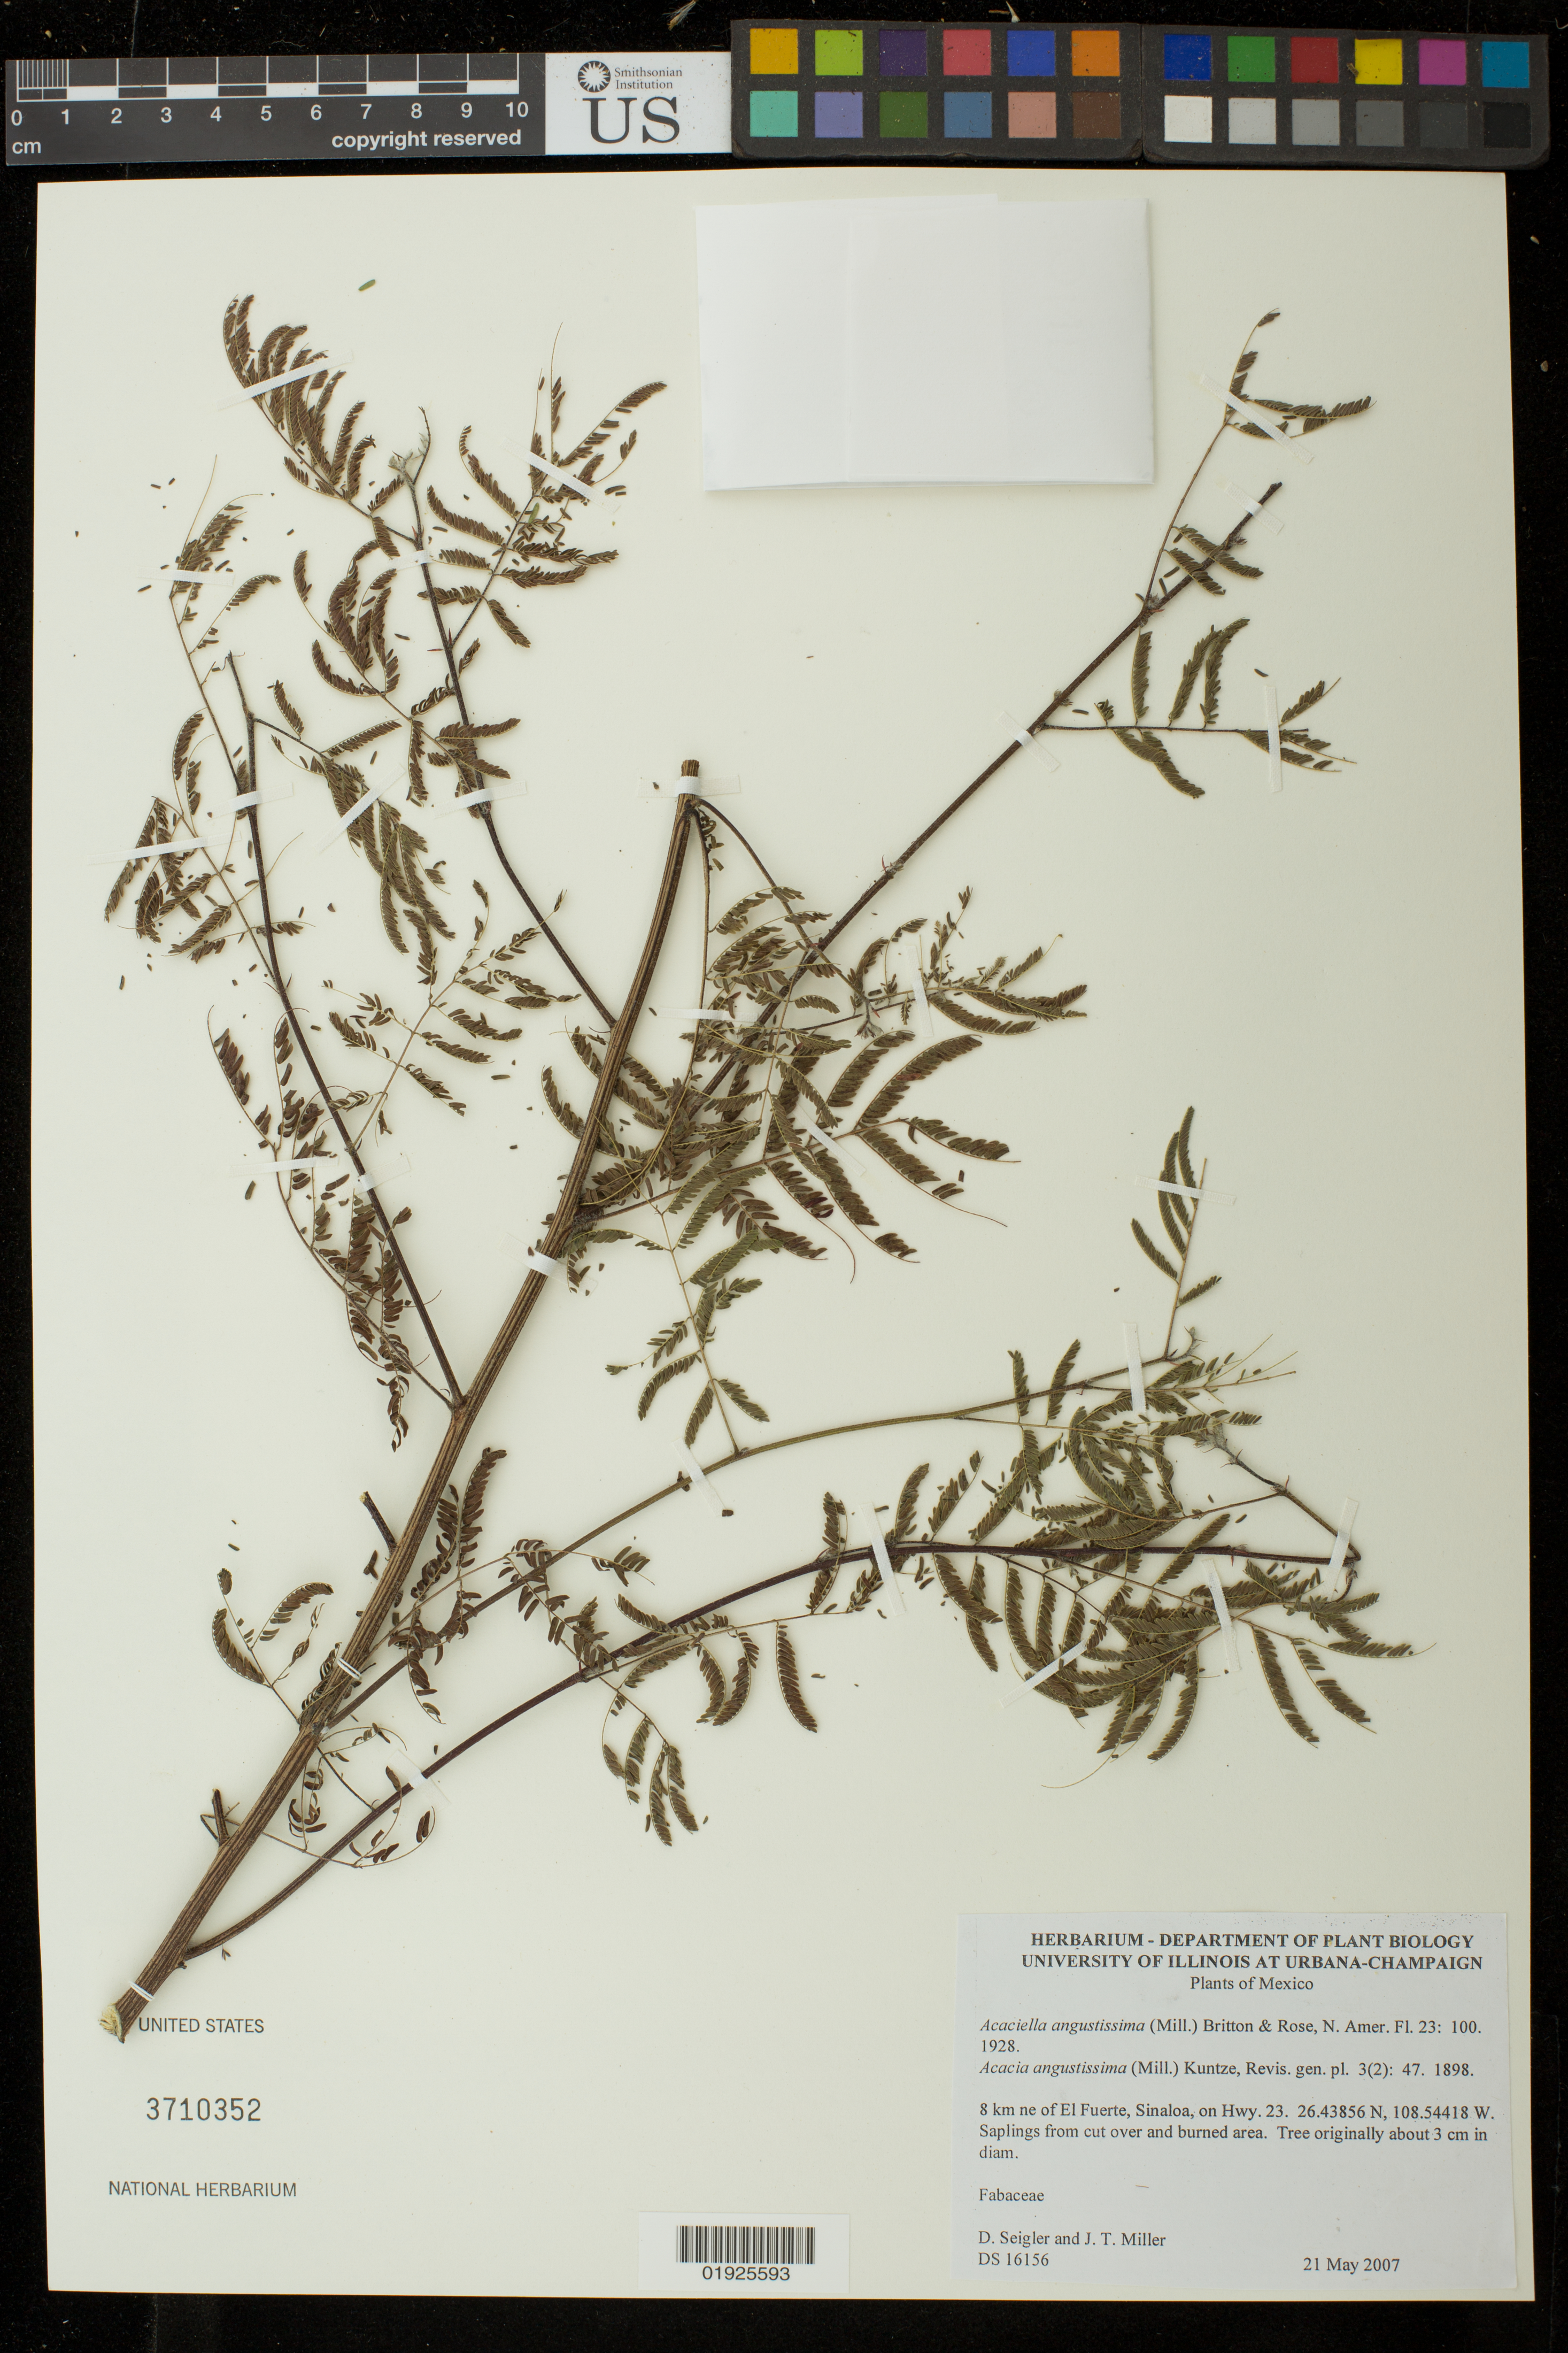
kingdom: Plantae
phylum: Tracheophyta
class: Magnoliopsida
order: Fabales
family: Fabaceae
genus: Acaciella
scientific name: Acaciella angustissima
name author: (Mill.) Britton & Rose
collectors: D. Seigler & J. T. Miller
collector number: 16156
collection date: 2007-05-21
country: Mexico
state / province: Sinaloa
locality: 8 km NE of El Fuerte, on Hwy 23.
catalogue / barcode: US 3710352